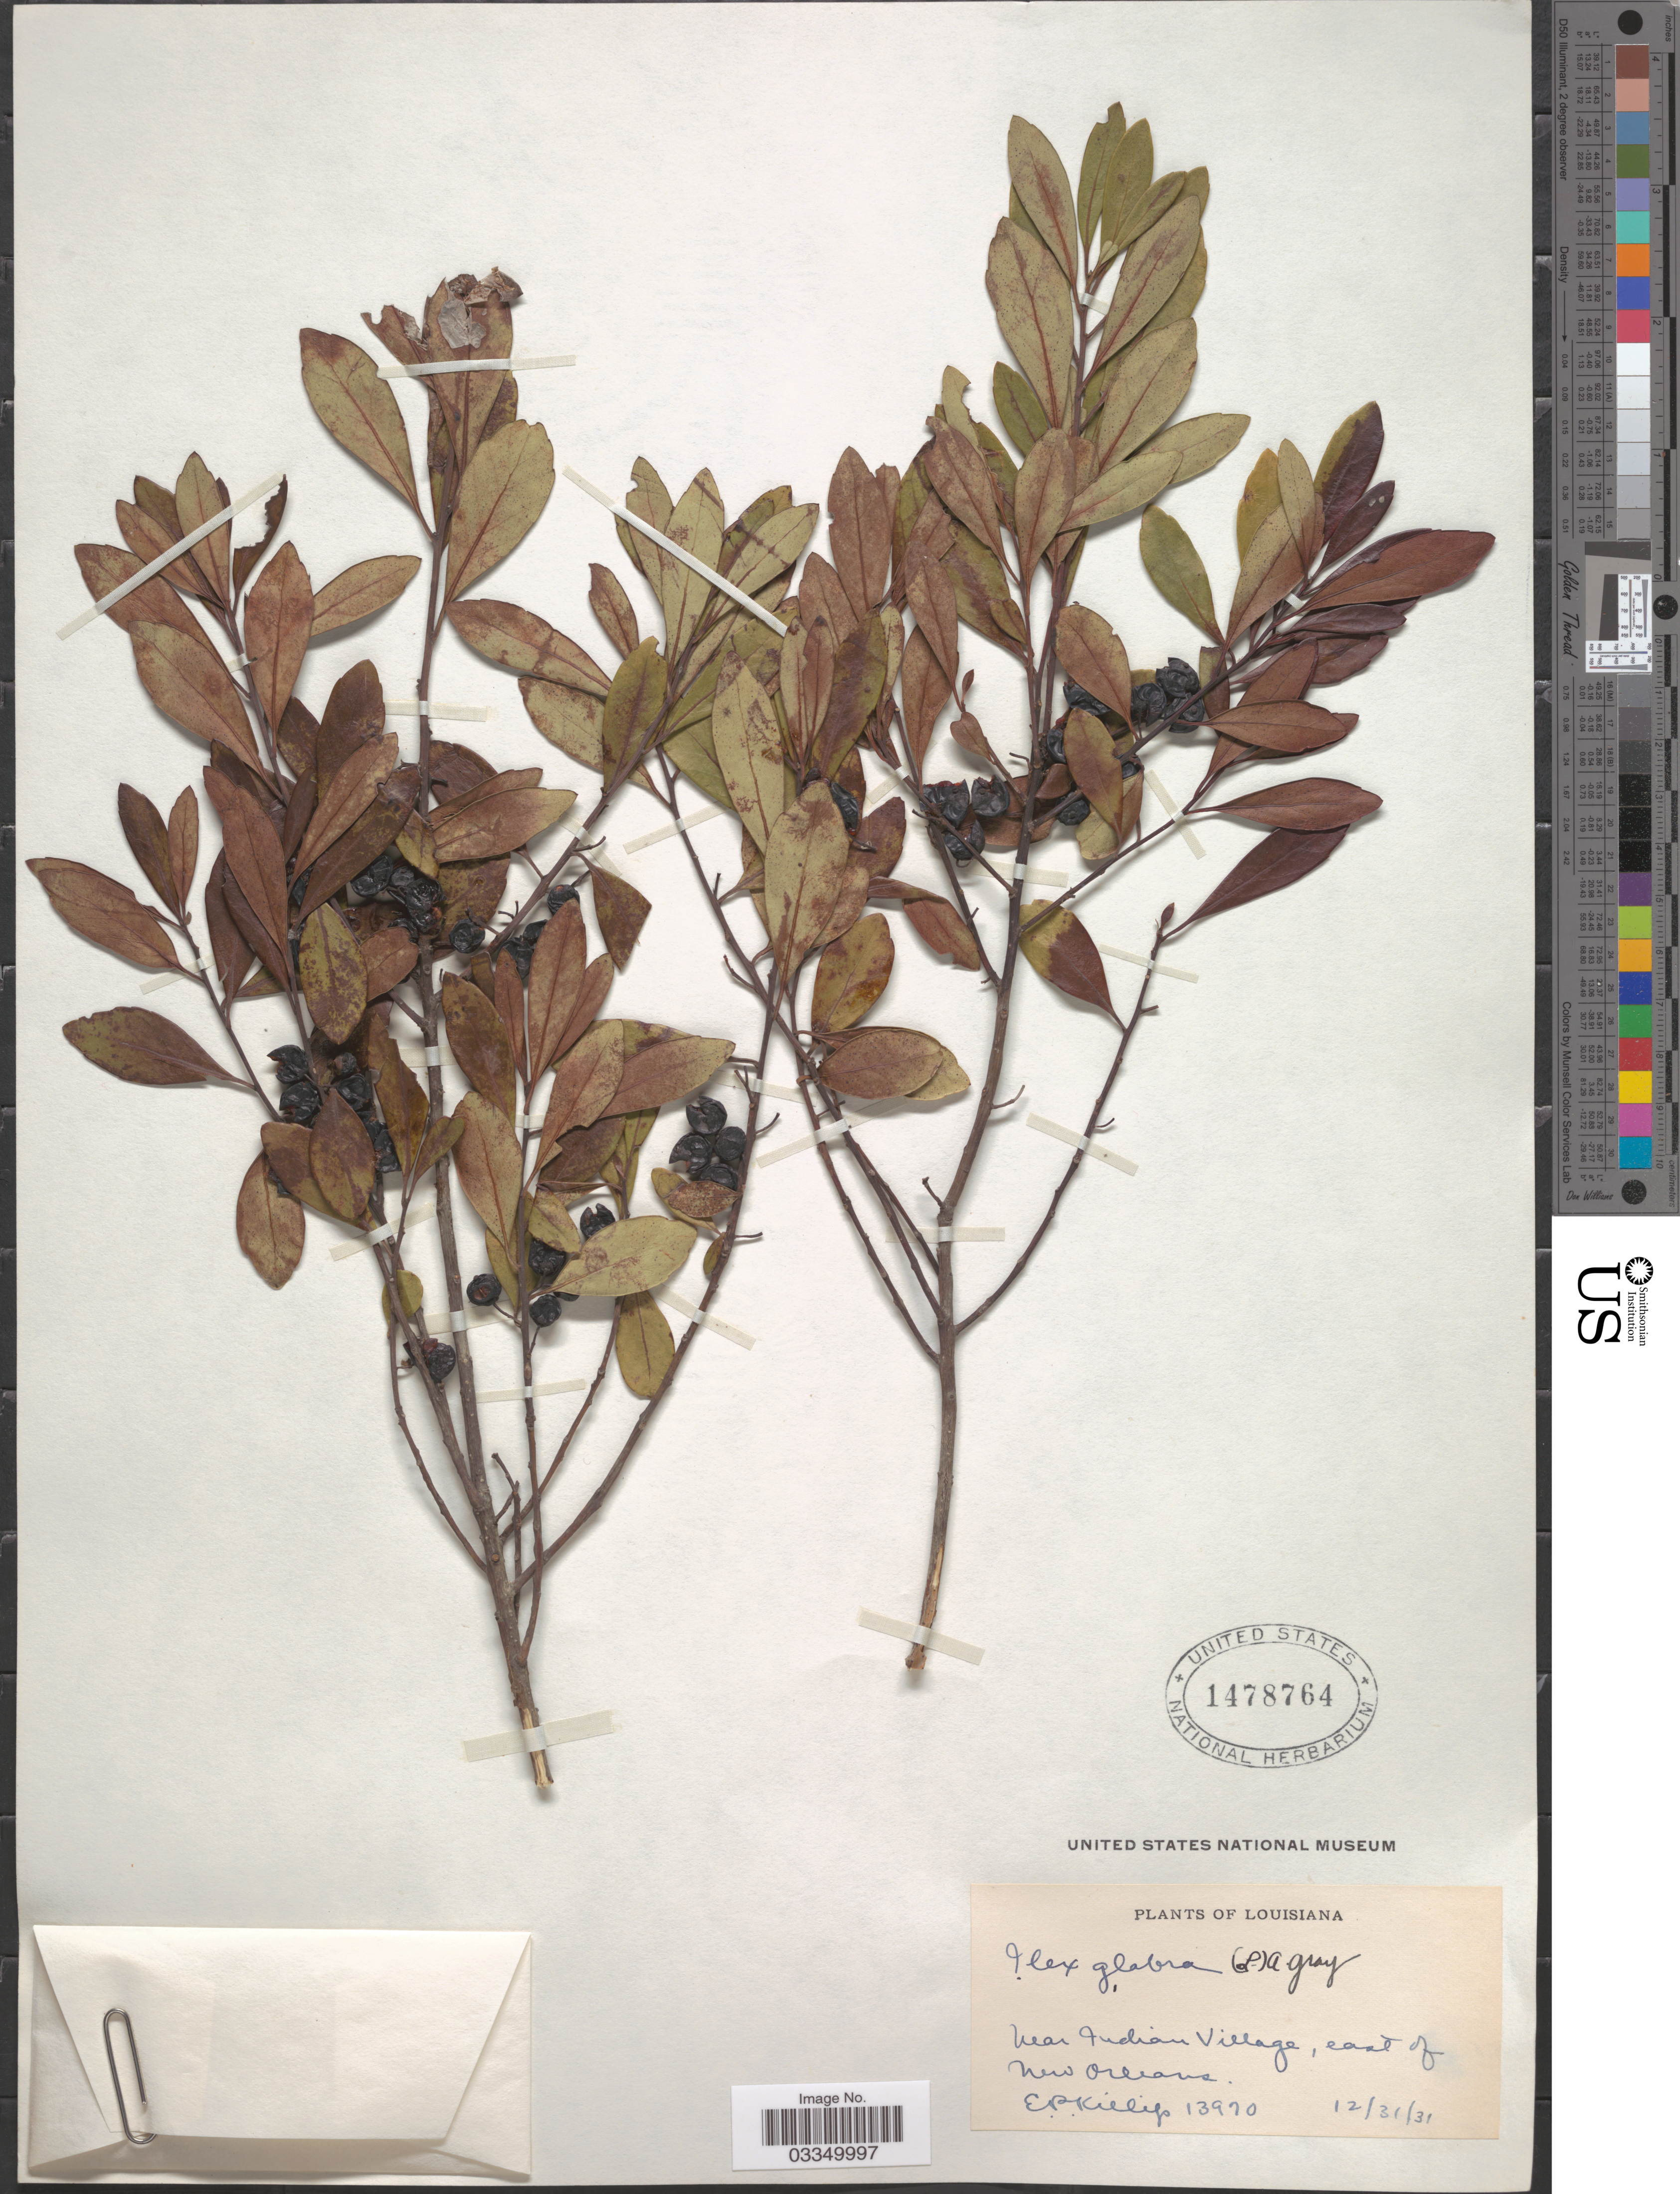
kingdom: Plantae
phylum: Tracheophyta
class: Magnoliopsida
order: Aquifoliales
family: Aquifoliaceae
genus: Ilex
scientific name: Ilex glabra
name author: (L.) A. Gray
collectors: E. P. Killip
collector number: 13970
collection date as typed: Transcribed d/m/y: 31/12/31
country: United States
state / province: Louisiana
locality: Near Indian Village, east of New Orleans.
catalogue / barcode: US 1478764